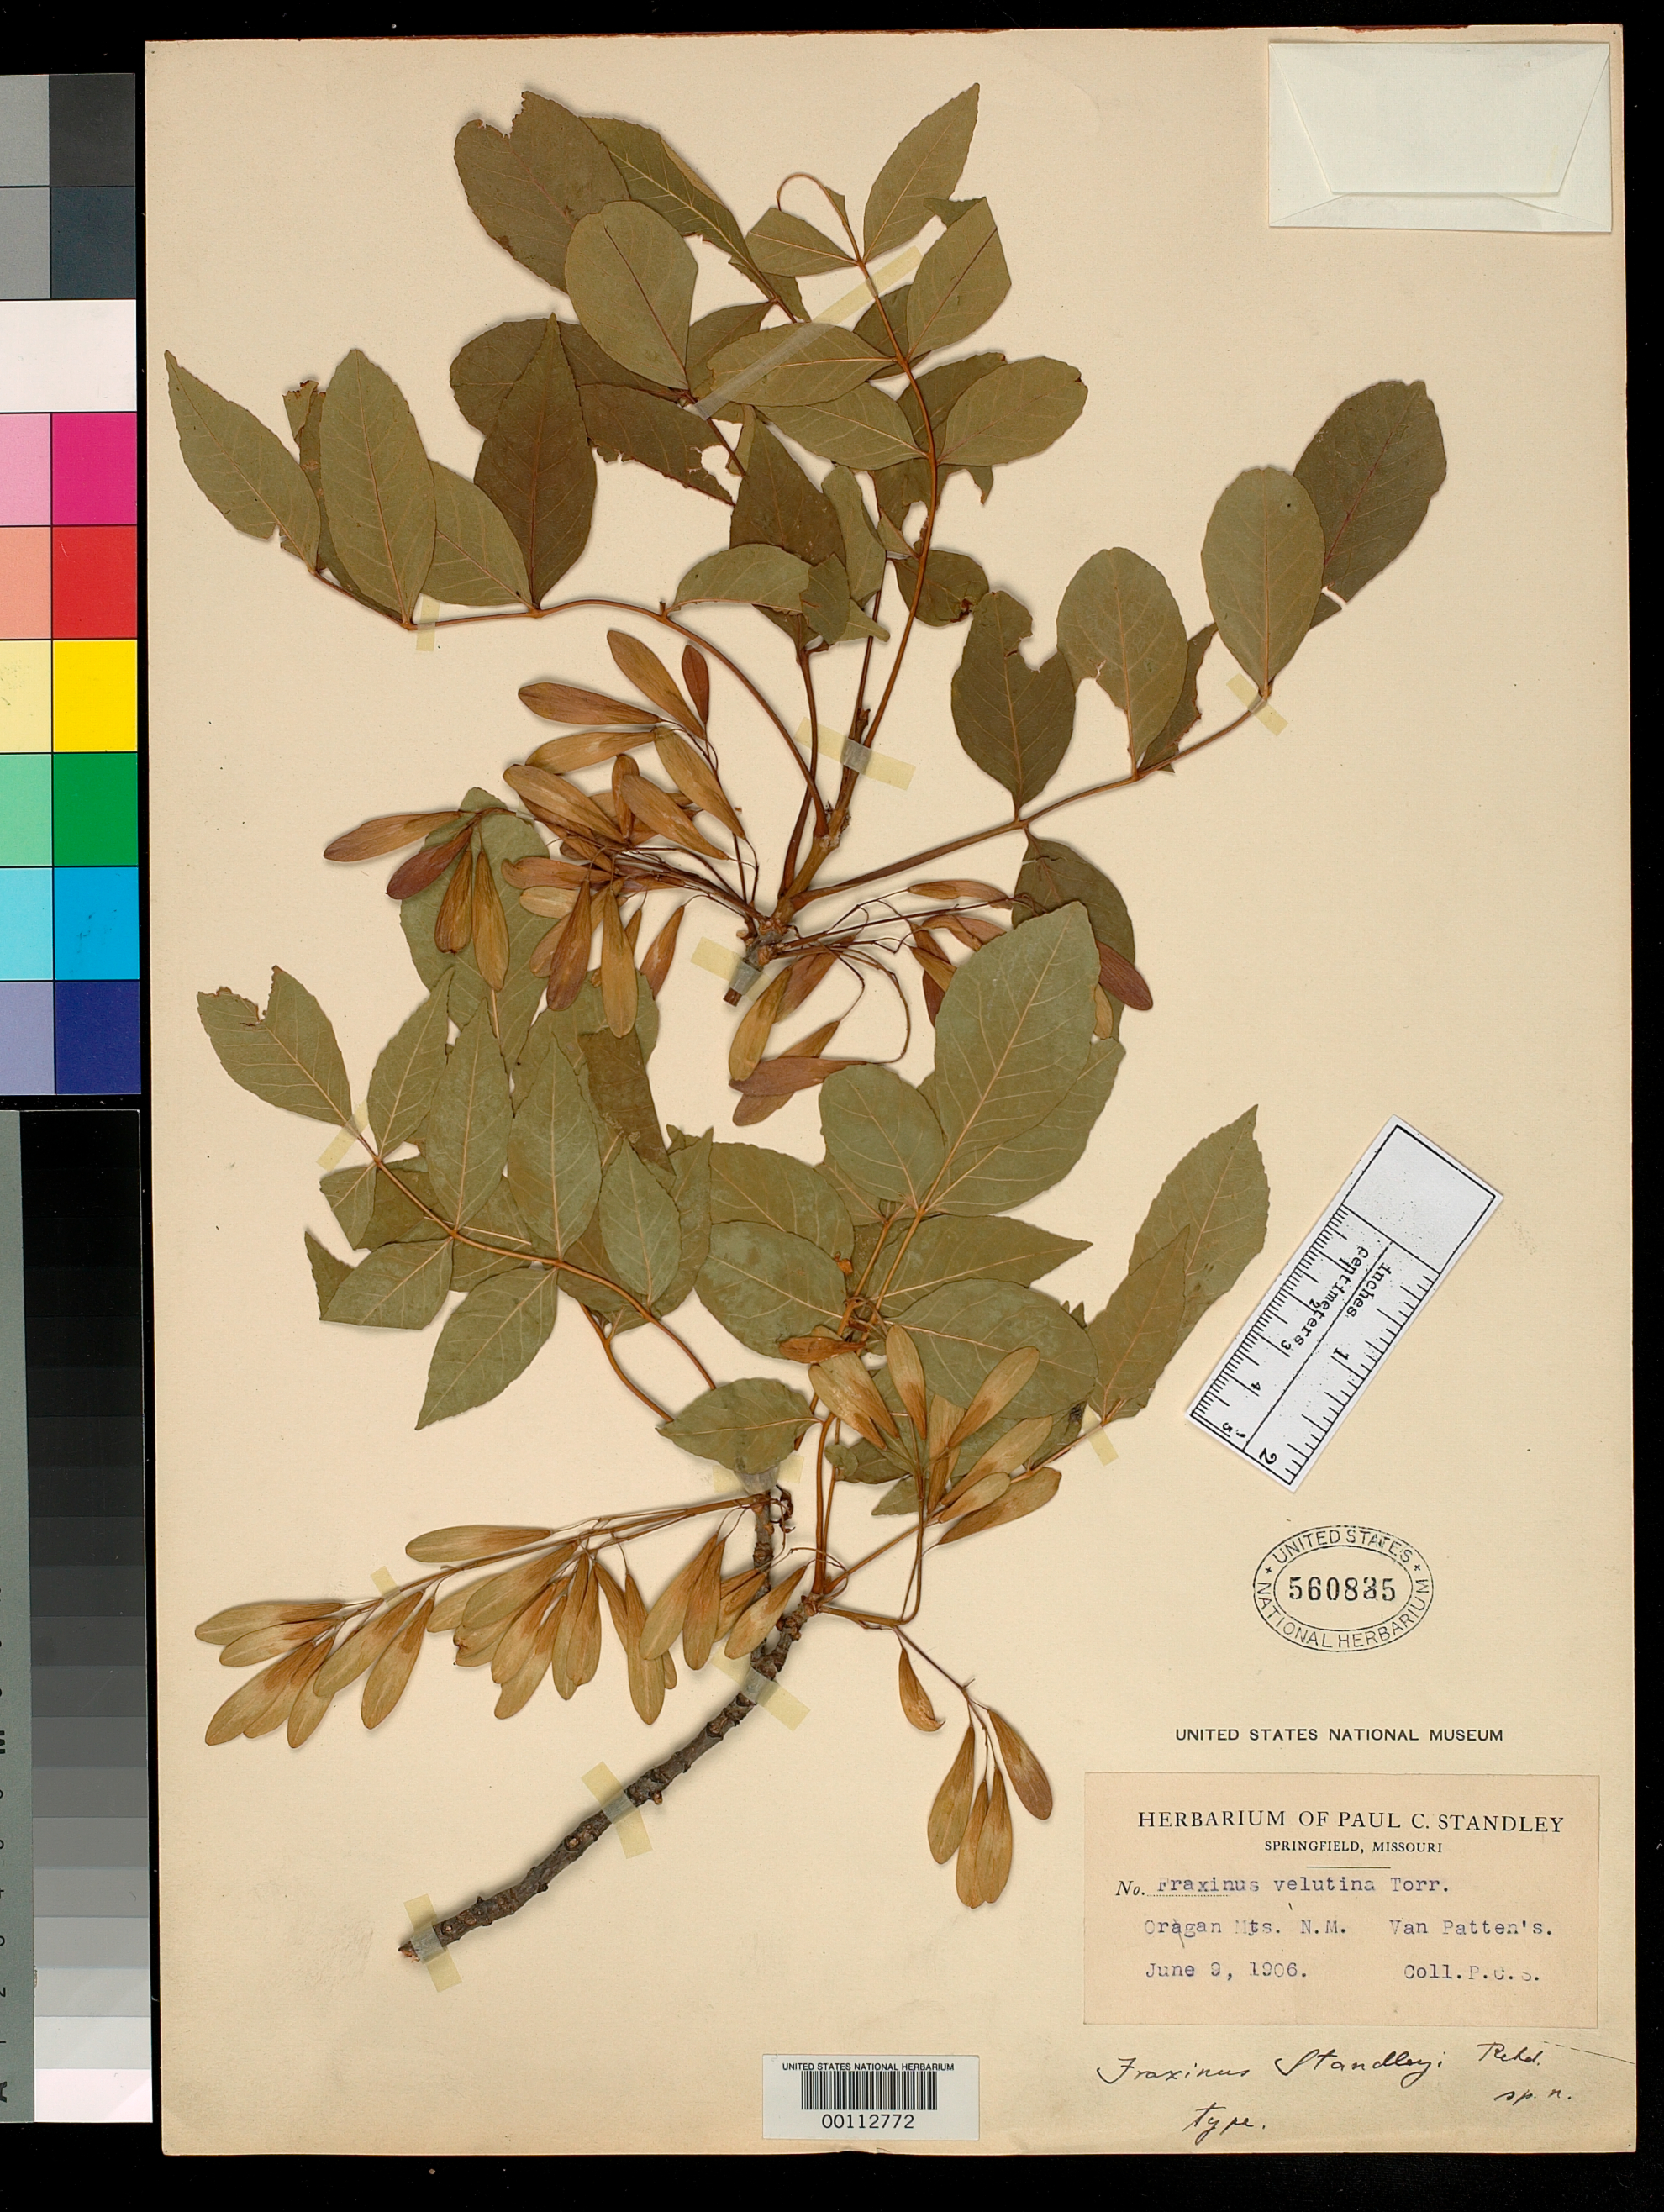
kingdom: Plantae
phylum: Tracheophyta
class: Magnoliopsida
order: Lamiales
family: Oleaceae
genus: Fraxinus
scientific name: Fraxinus standleyi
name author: Rehder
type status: Holotype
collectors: P. C. Standley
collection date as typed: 09 Jun 1906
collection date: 1906-06-09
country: United States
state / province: New Mexico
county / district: Dona Ana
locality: Organ Mountains, Van Pattens camp.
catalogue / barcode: US 560835